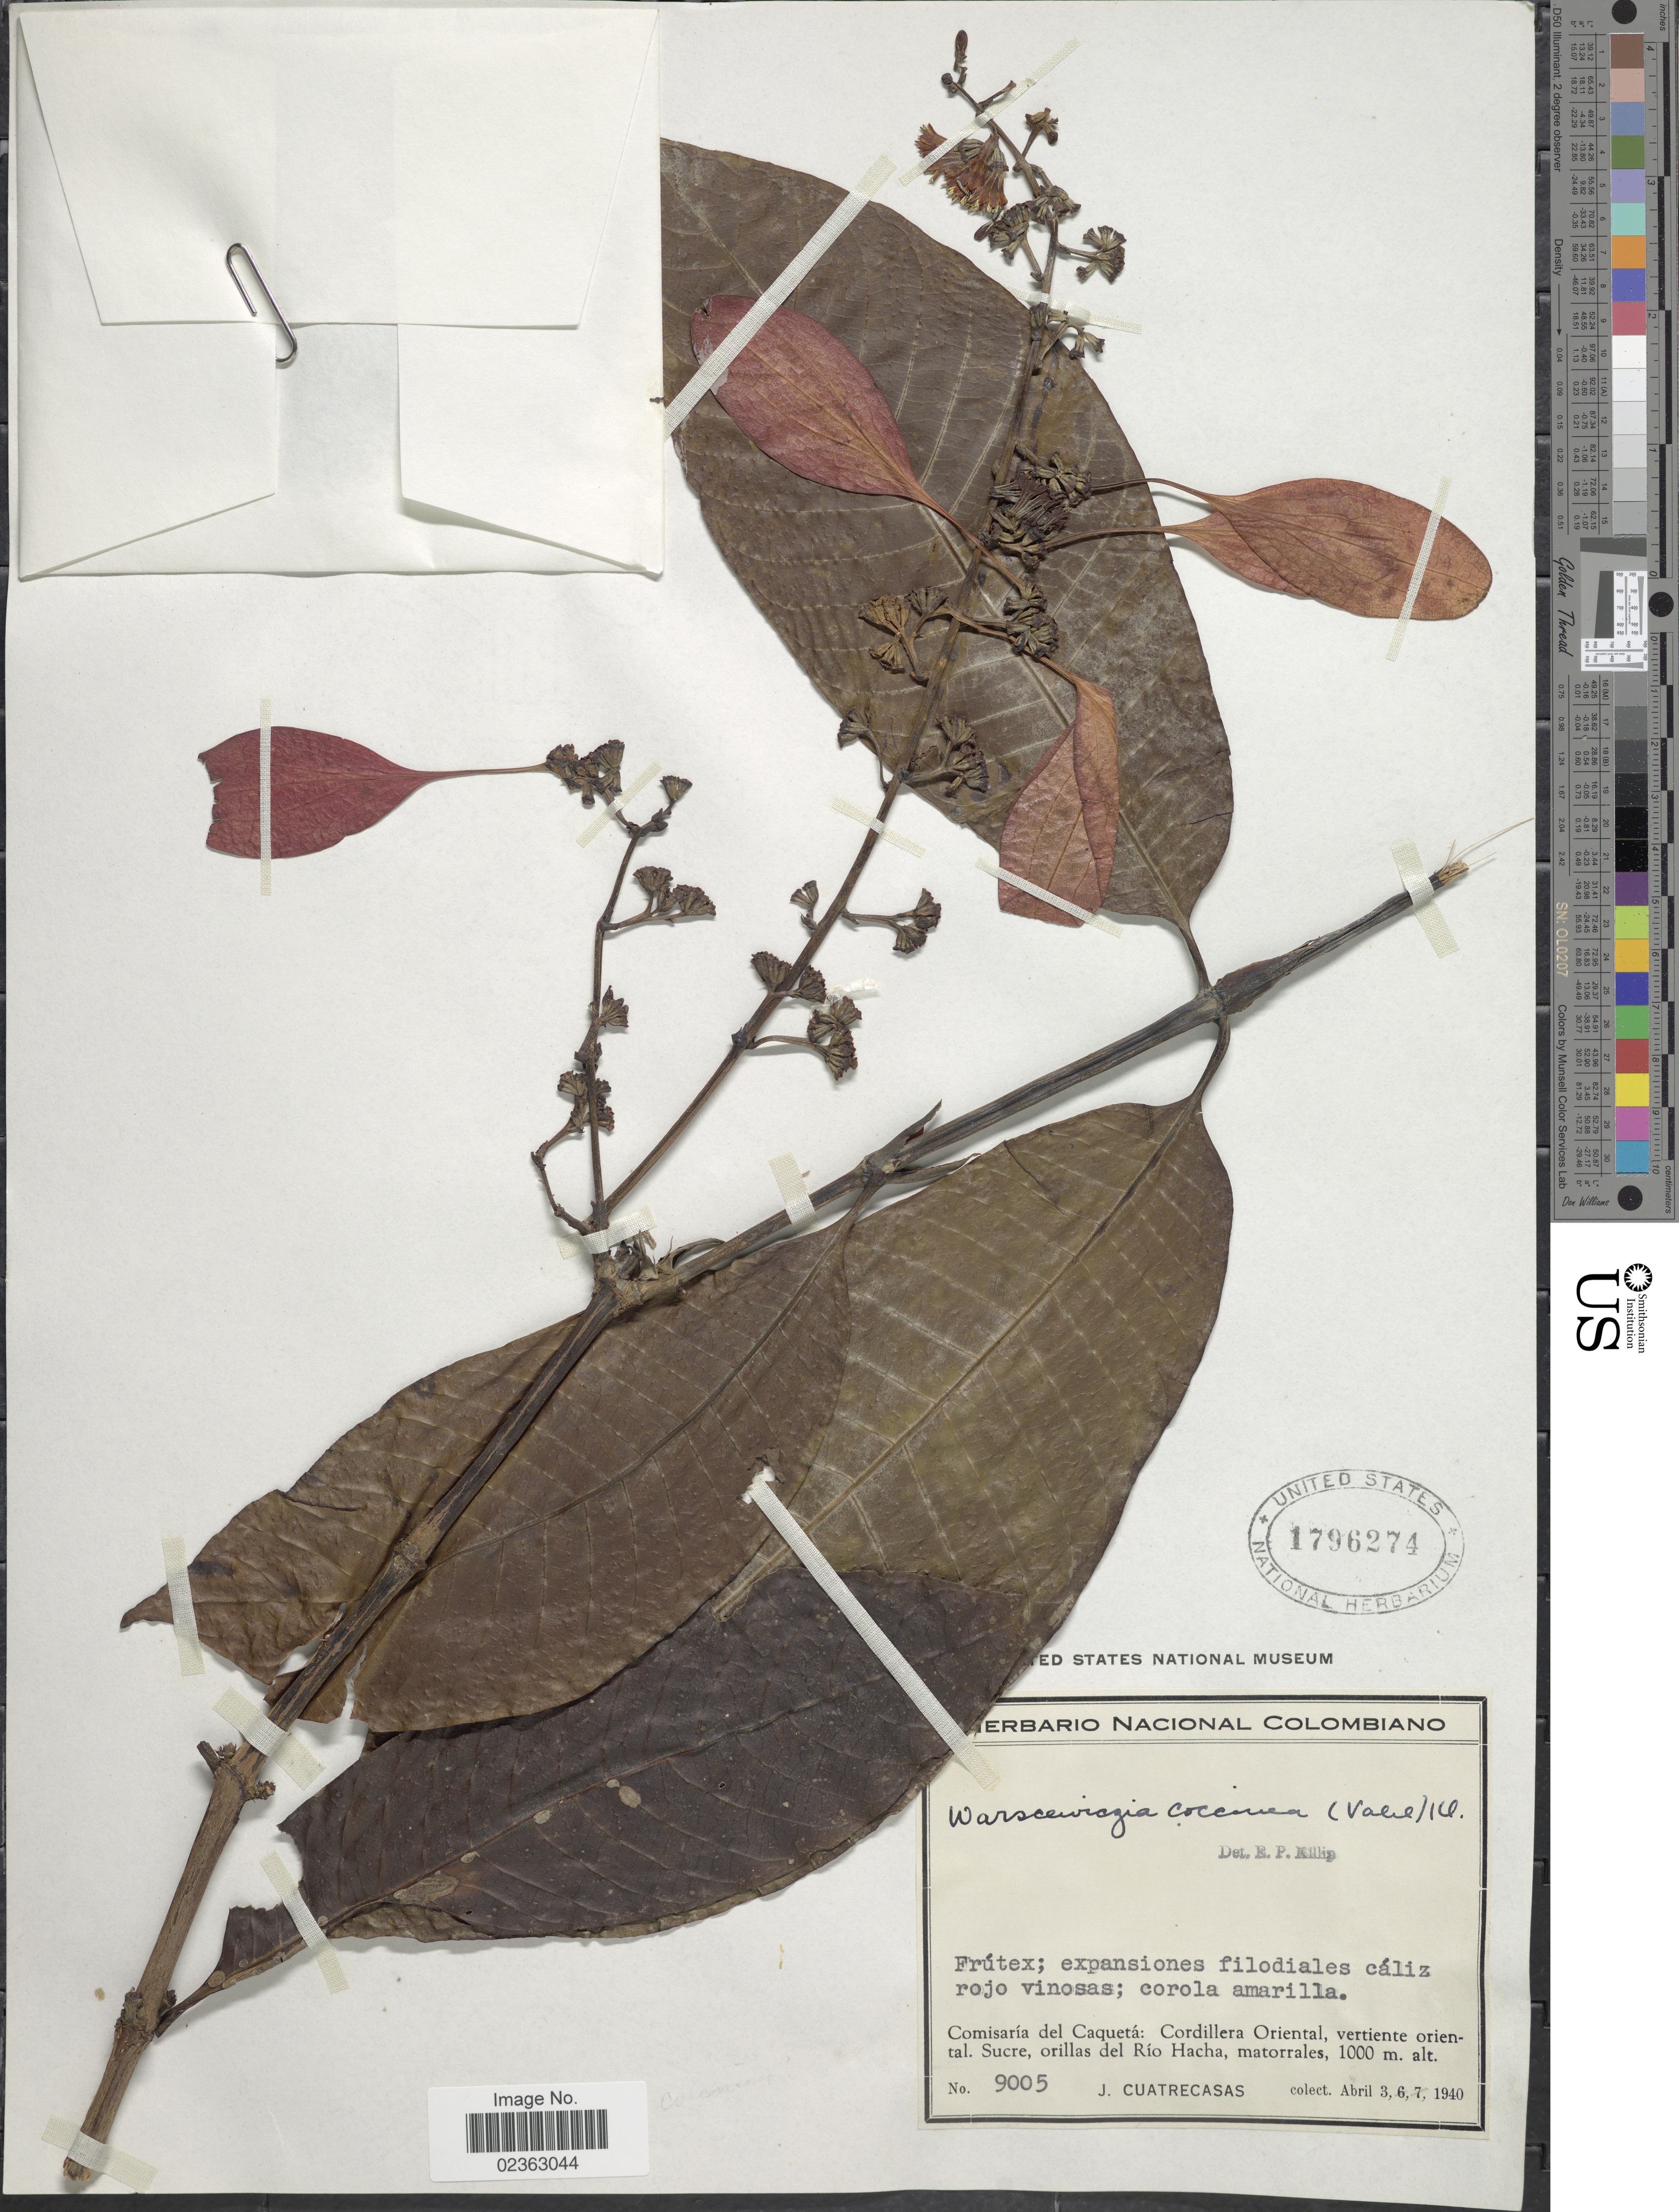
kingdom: Plantae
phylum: Tracheophyta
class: Magnoliopsida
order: Gentianales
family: Rubiaceae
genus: Warszewiczia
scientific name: Warszewiczia coccinea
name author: (Vahl) Klotzsch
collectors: J. Cuatrecasas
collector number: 9005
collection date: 1940-04-03/1940-04-07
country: Colombia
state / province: Caquetá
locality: Cordillera Oriental, vertiente oriental, Sucre, orillas del Rio Hacha, matorrales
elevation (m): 1000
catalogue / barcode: US 1796274